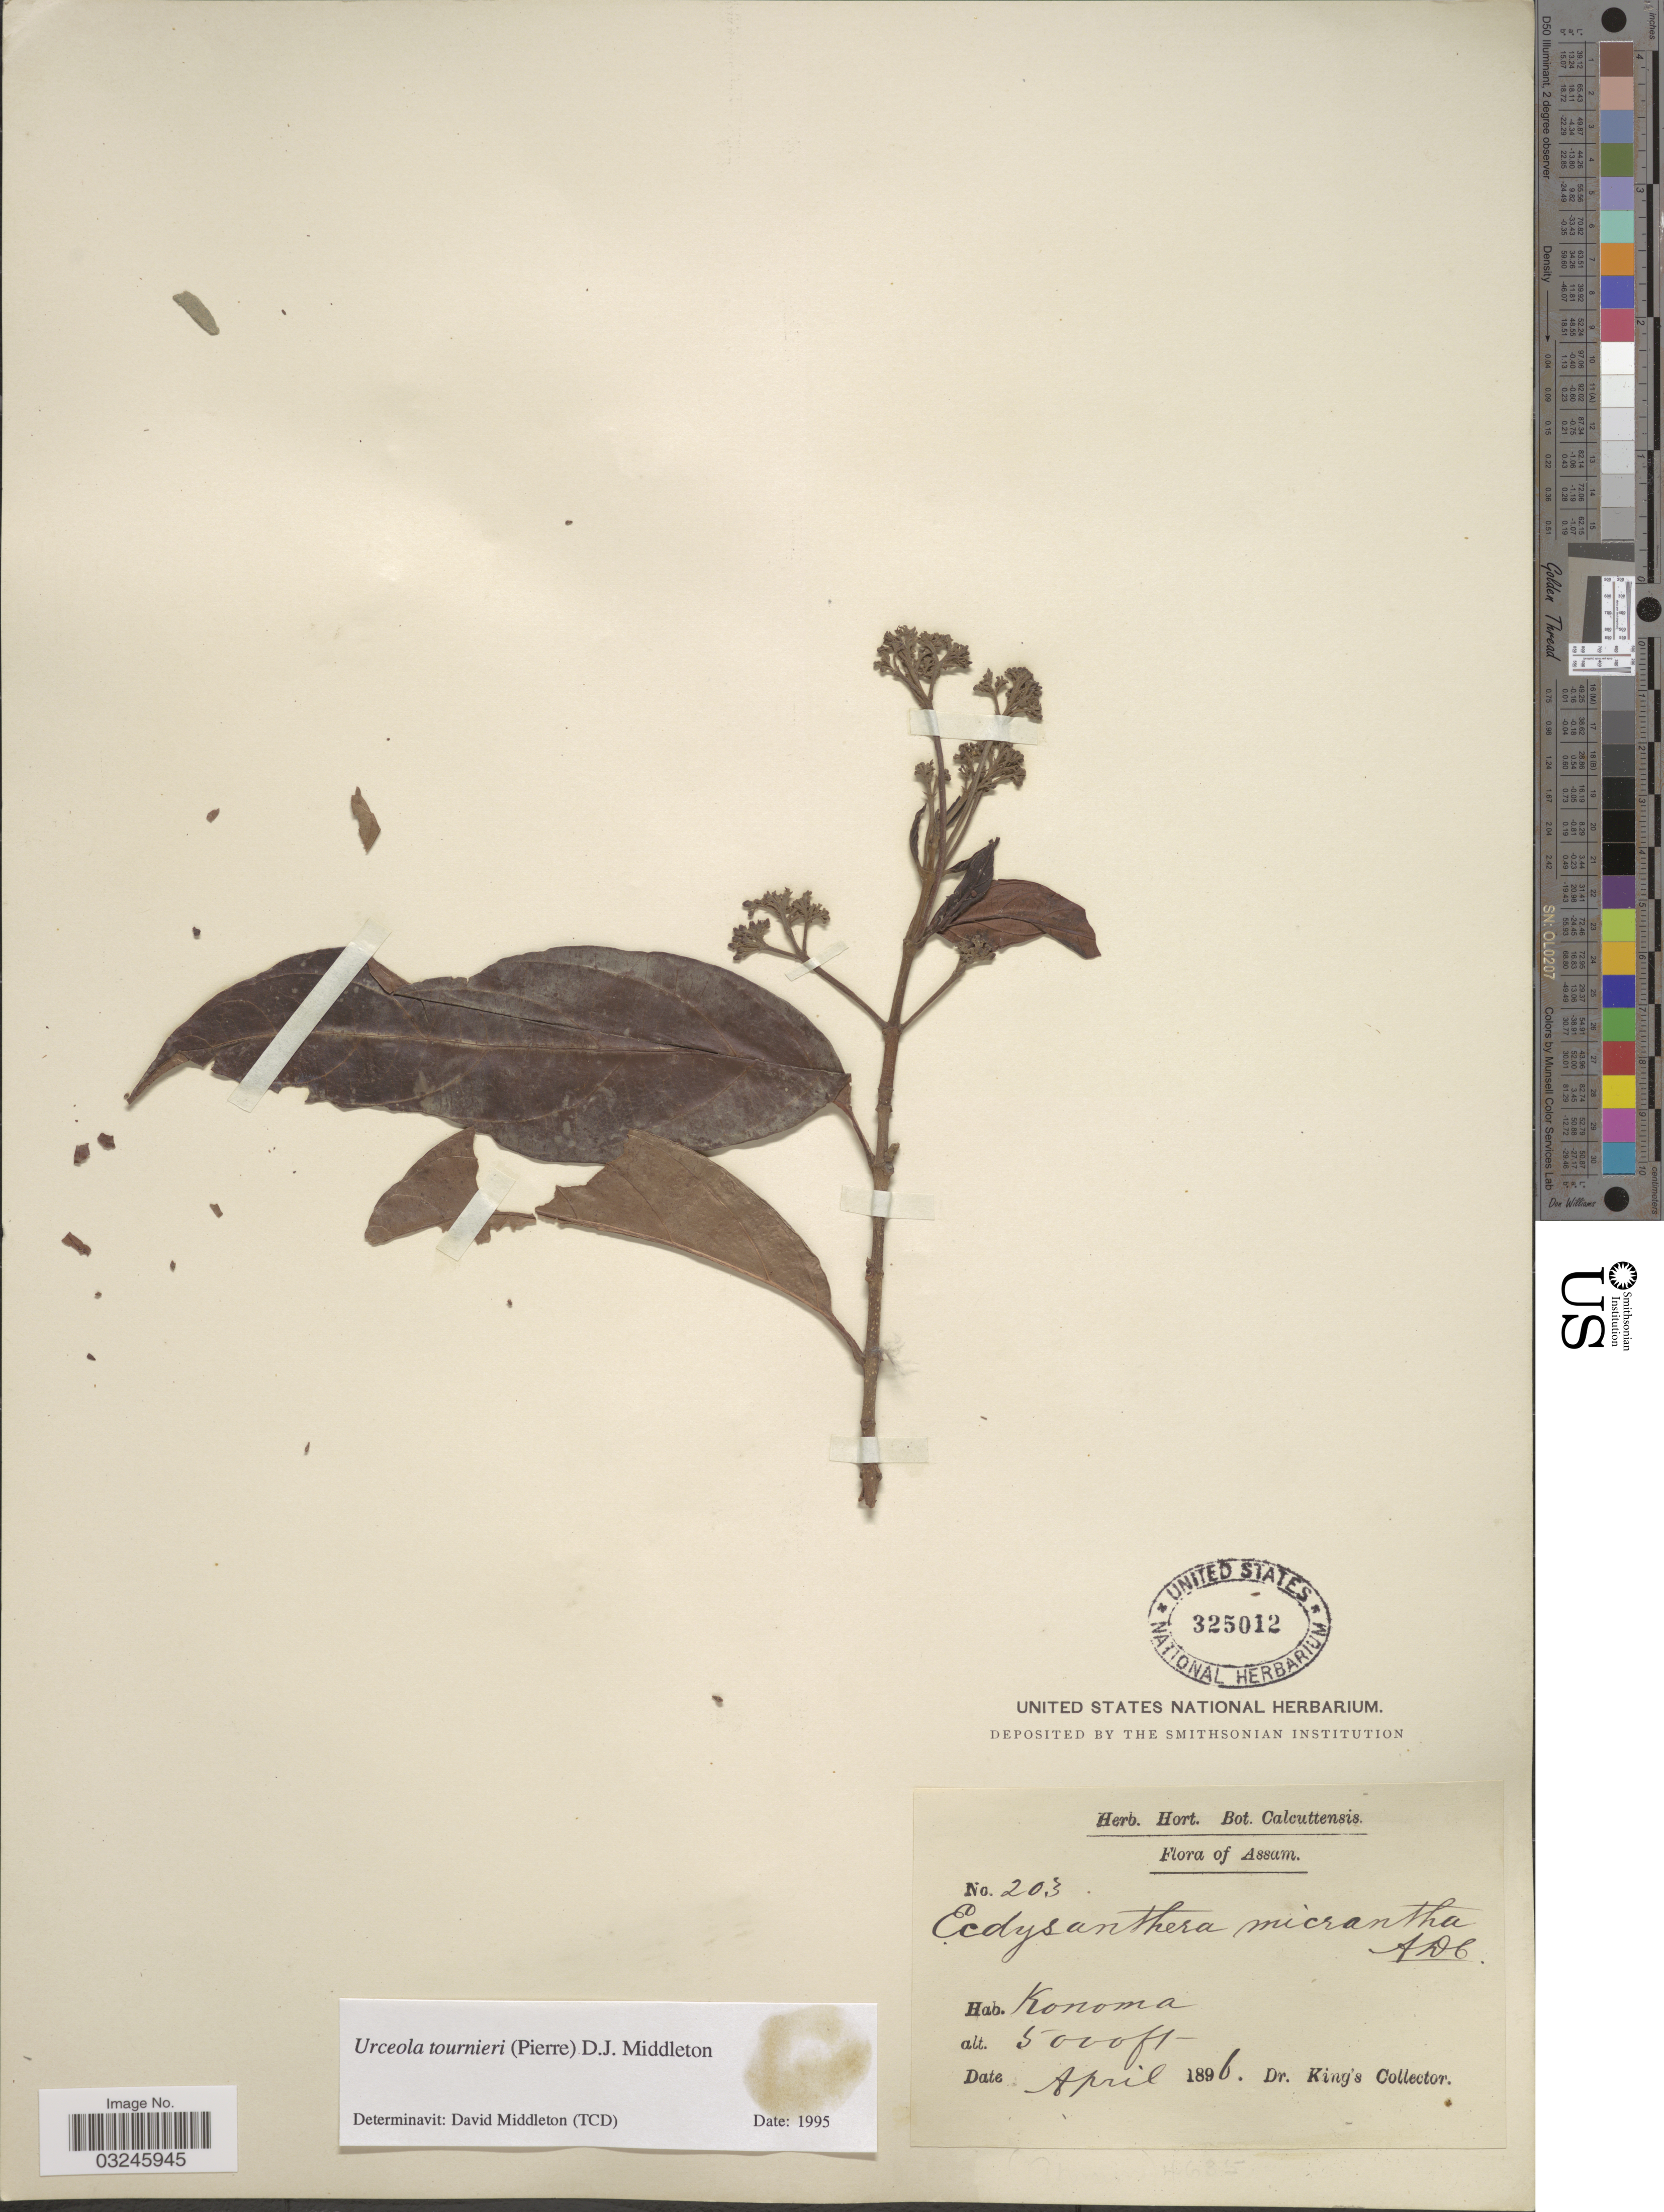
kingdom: Plantae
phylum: Tracheophyta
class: Magnoliopsida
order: Gentianales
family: Apocynaceae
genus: Urceola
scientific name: Urceola tournieri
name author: (Pierre) D.J. Middleton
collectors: Dr. King's collector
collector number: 203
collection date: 1896-04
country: India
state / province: Assam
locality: Konoma.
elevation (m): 1524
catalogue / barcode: US 325012